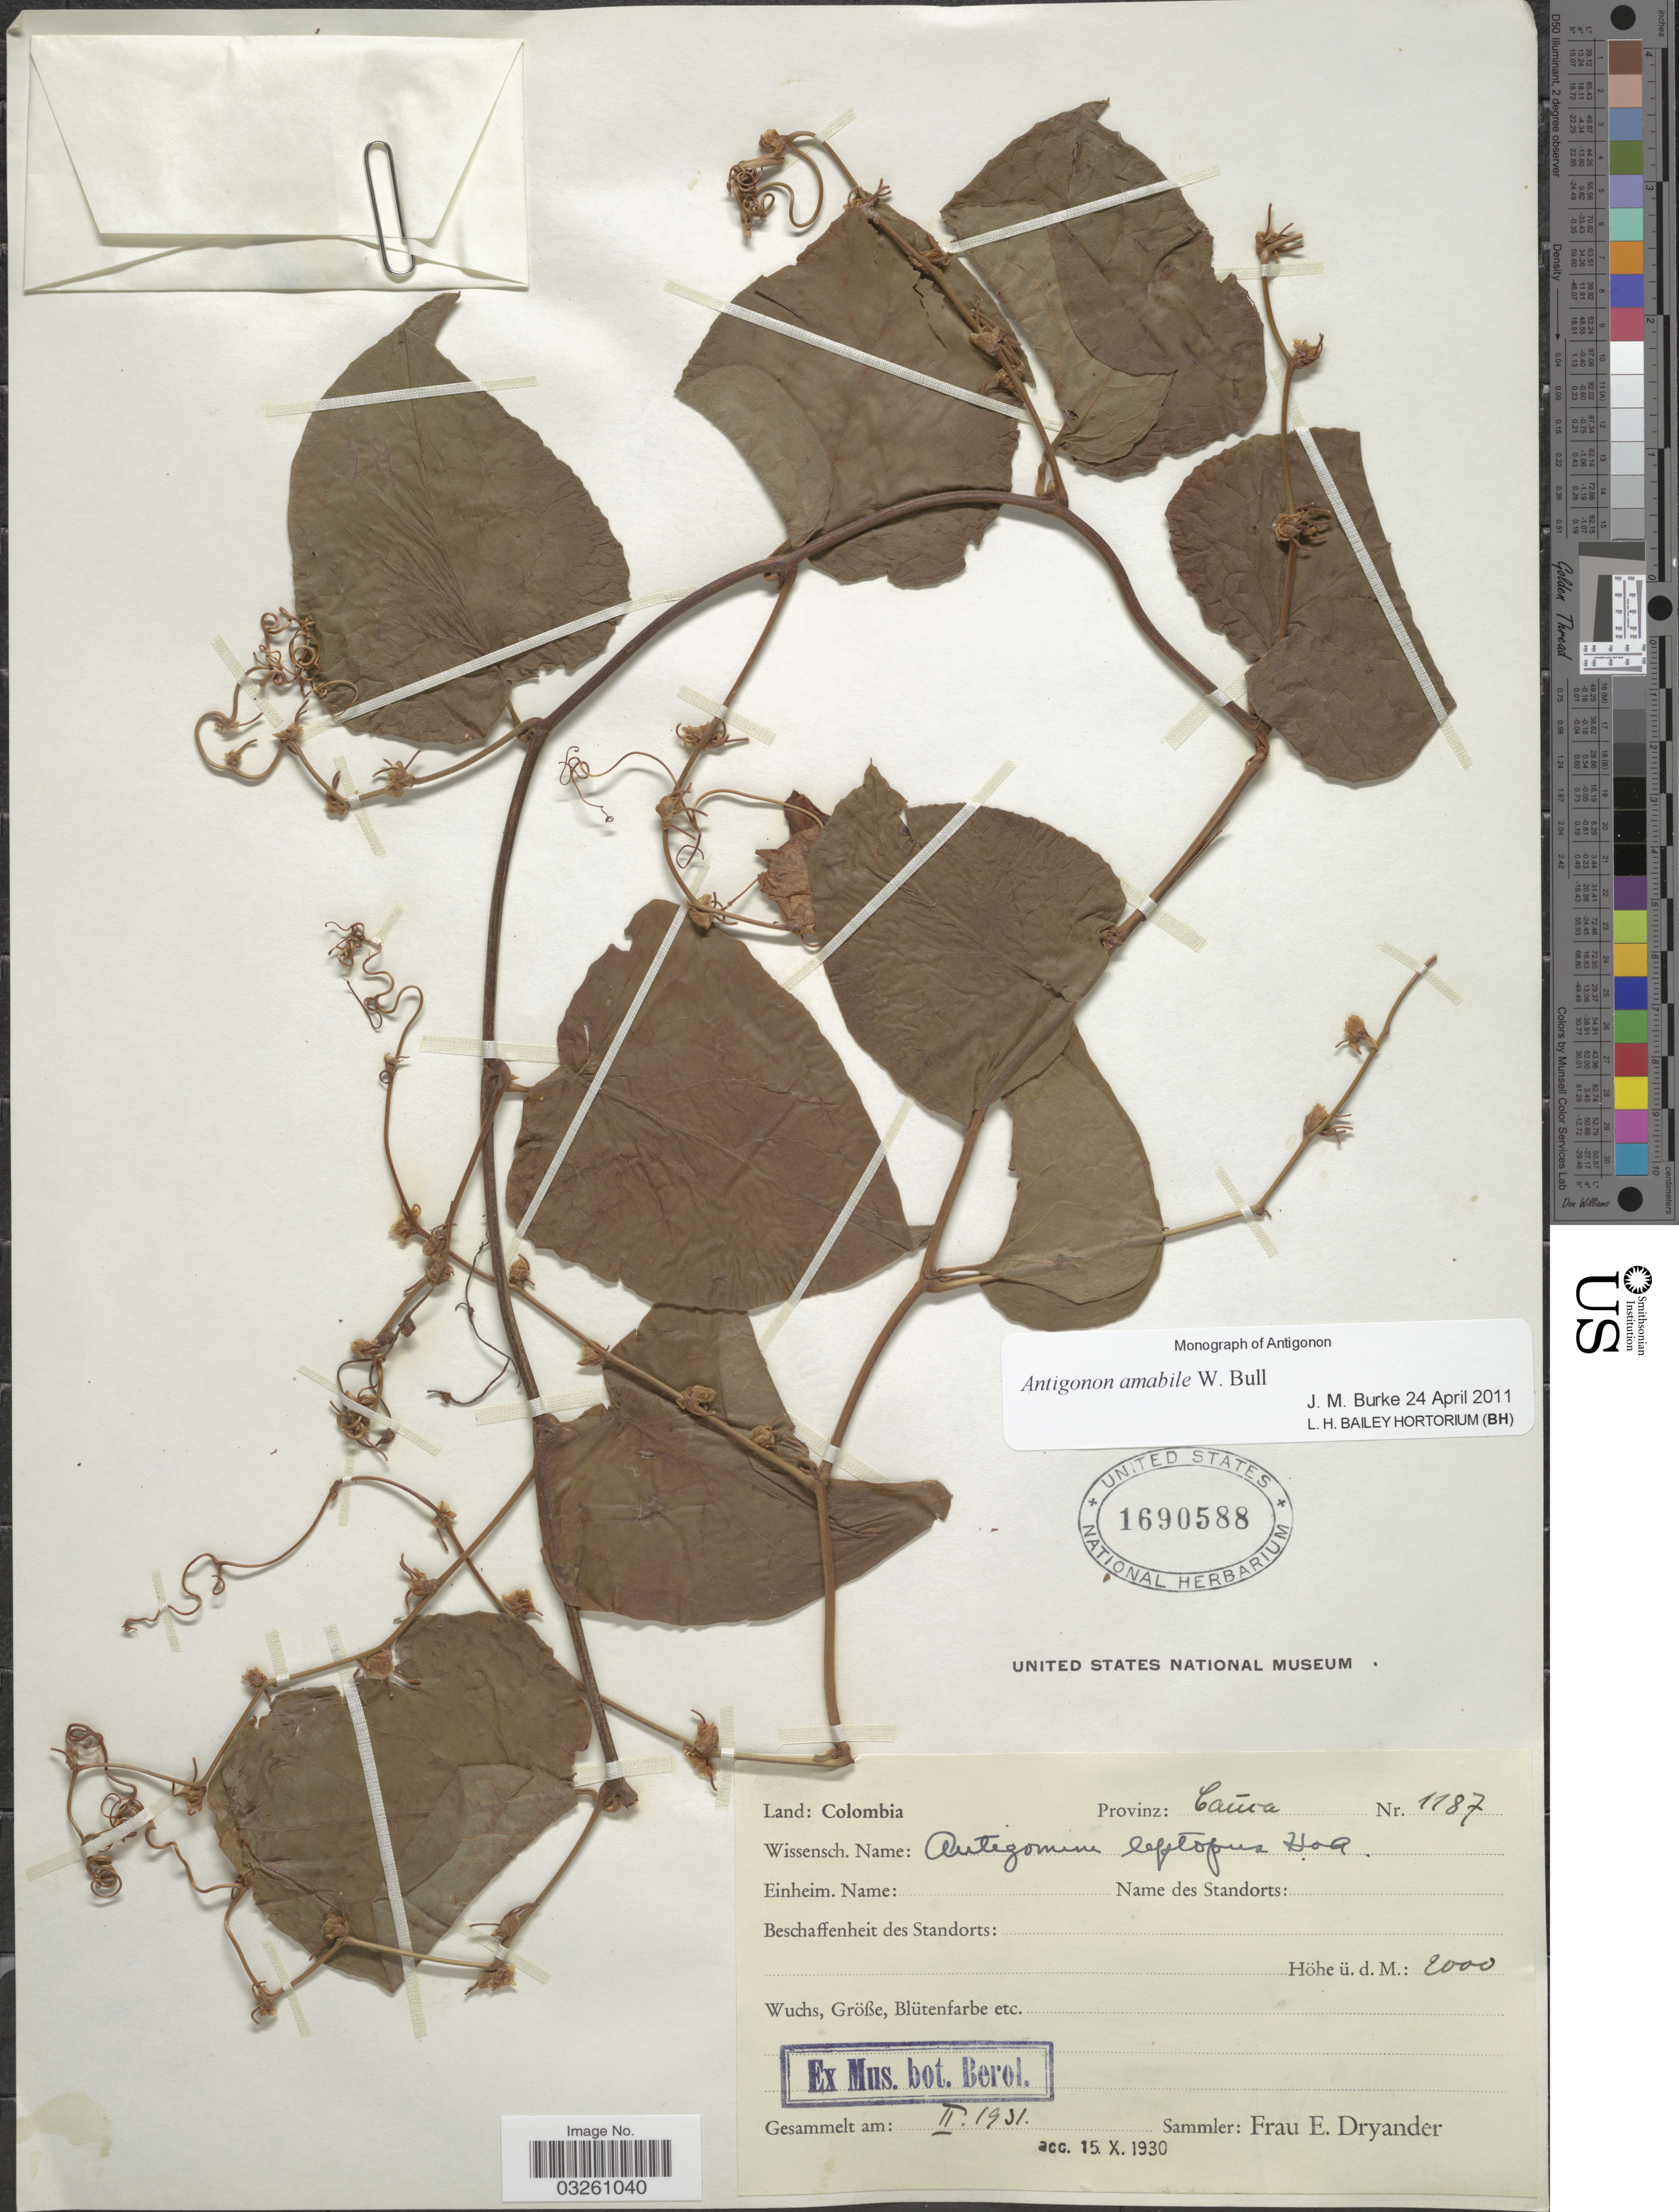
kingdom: Plantae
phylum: Tracheophyta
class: Magnoliopsida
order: Caryophyllales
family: Polygonaceae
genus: Antigonon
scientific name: Antigonon amabile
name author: W. Bull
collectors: F. Dryander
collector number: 1187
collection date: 1931-02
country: Colombia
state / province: Cauca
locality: Provinz: Caúca.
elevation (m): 2000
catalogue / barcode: US 1690588